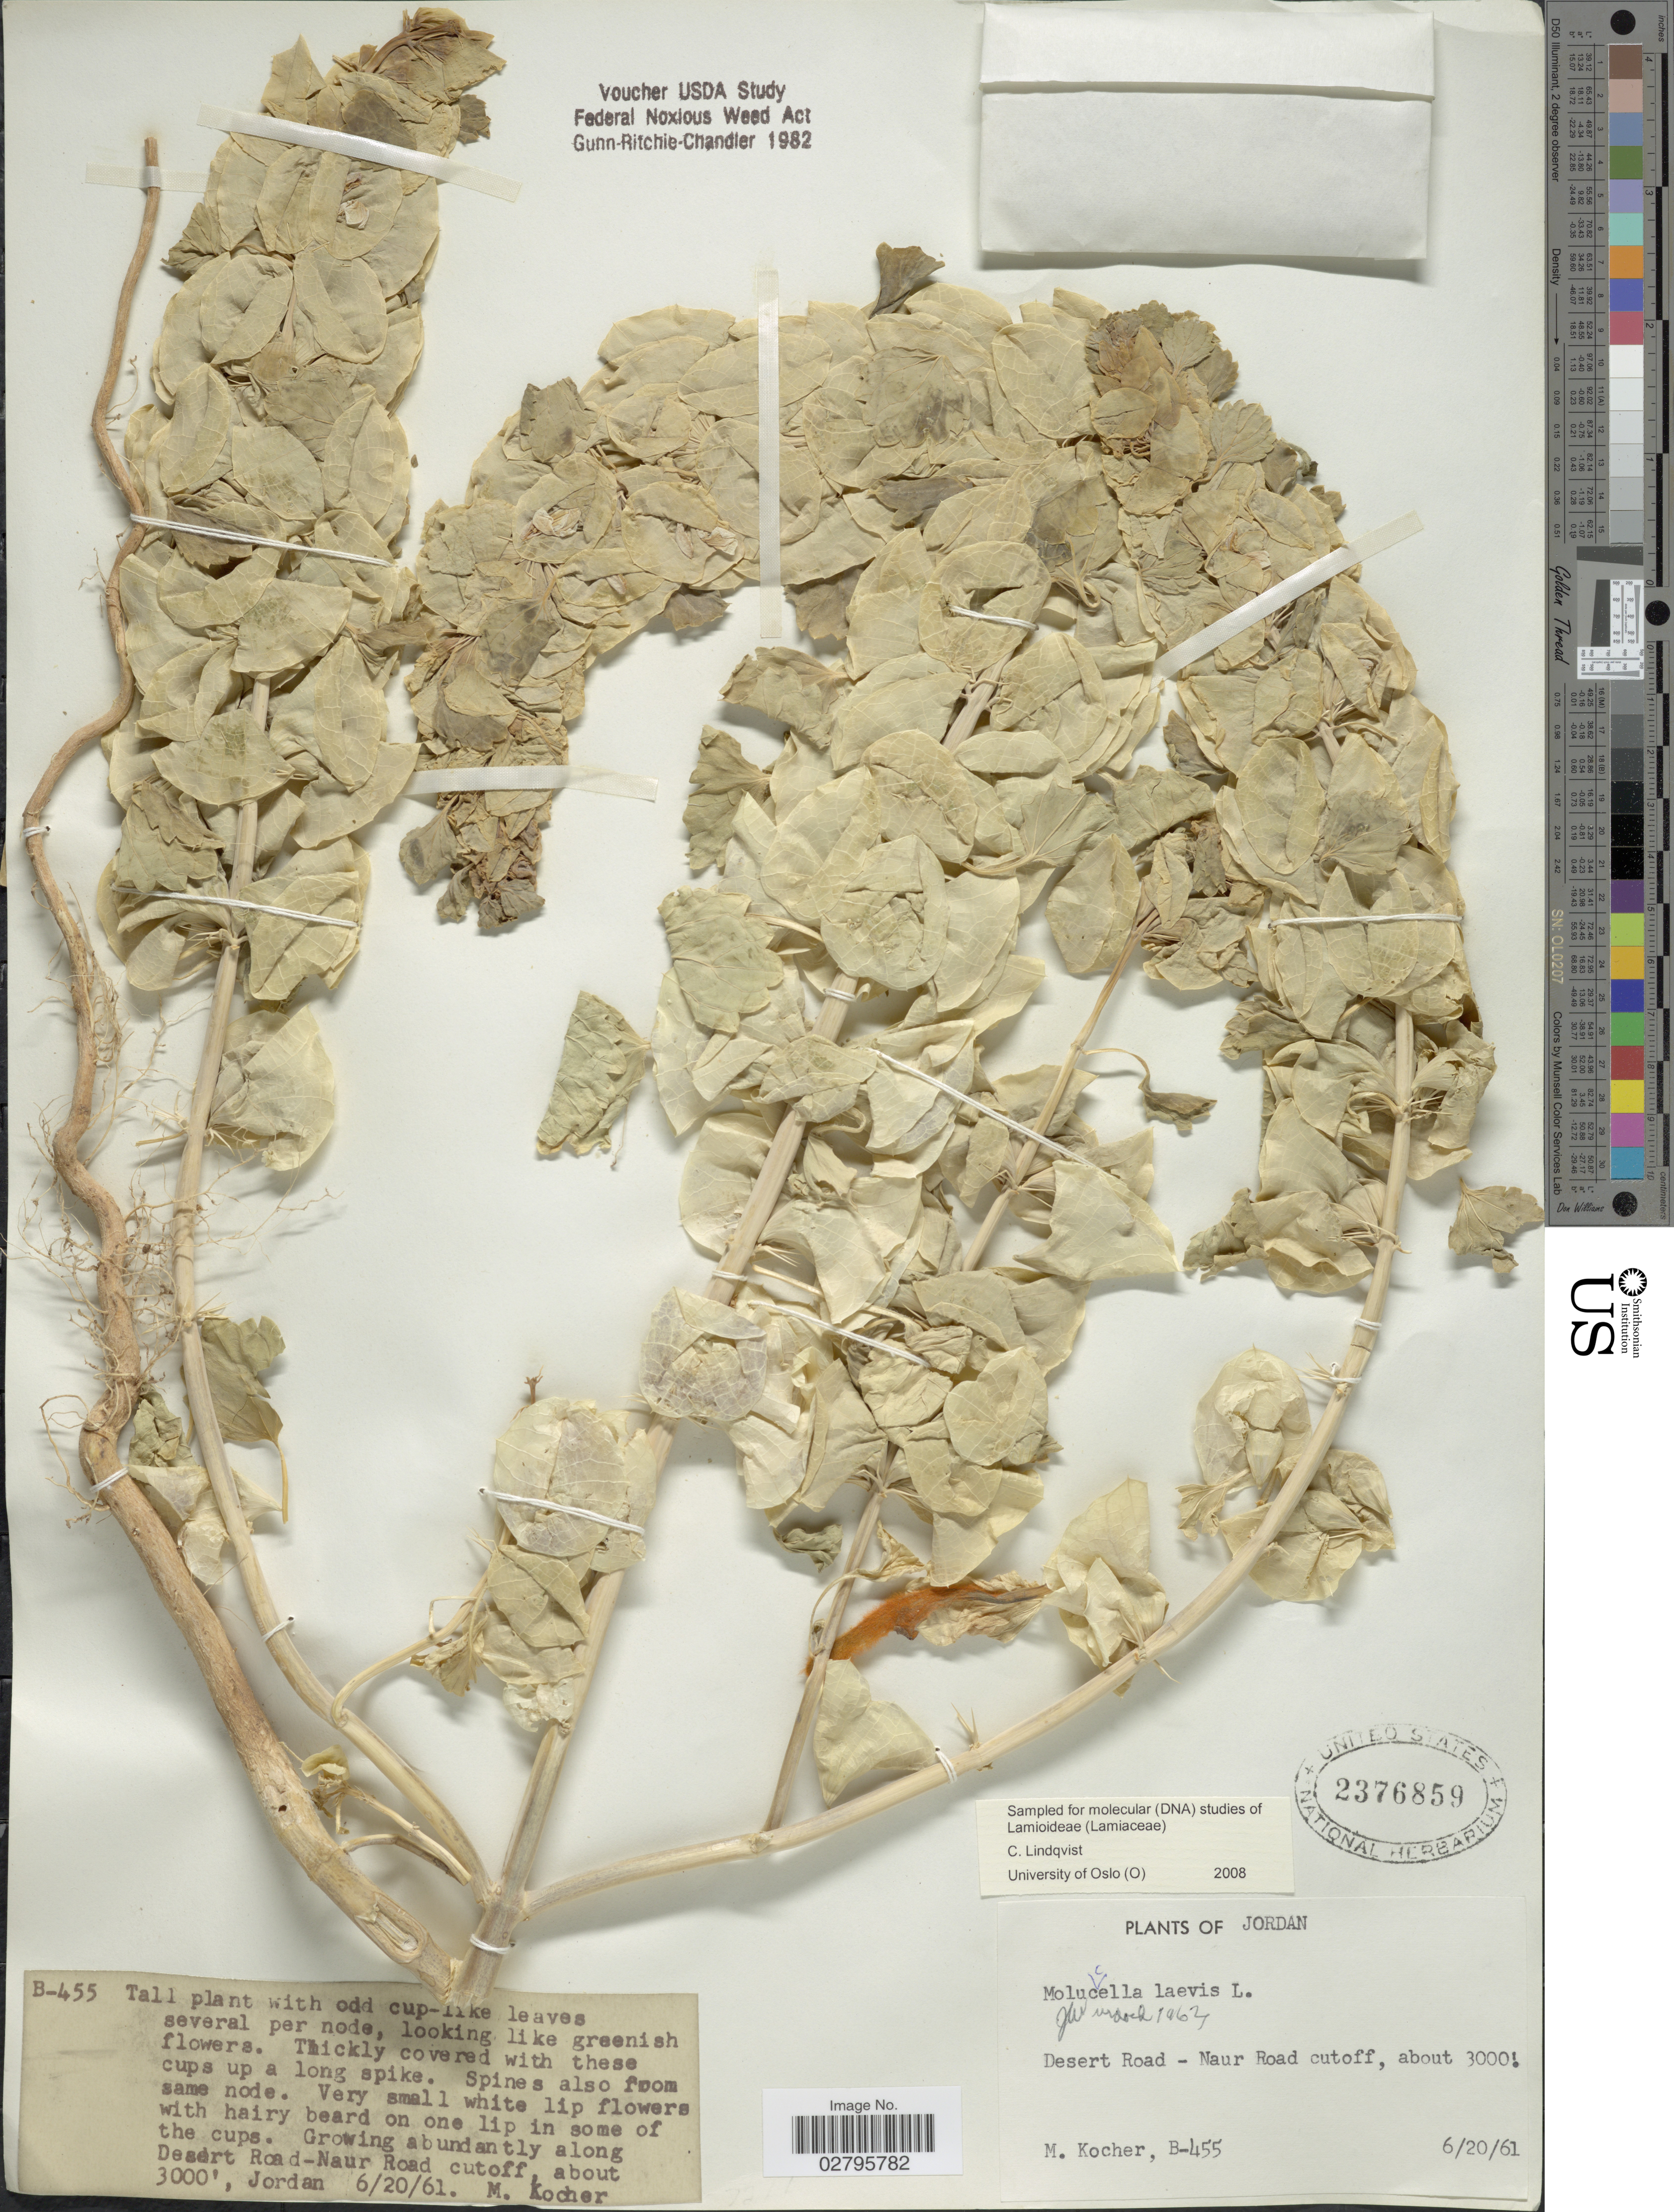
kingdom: Plantae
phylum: Tracheophyta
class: Magnoliopsida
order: Lamiales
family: Lamiaceae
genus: Moluccella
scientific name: Moluccella laevis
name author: L.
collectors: M. Kocher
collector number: B-455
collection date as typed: Transcribed d/m/y: 20/6/61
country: Jordan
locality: Desert Road - Naur Road cutoff.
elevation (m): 914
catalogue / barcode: US 2376859